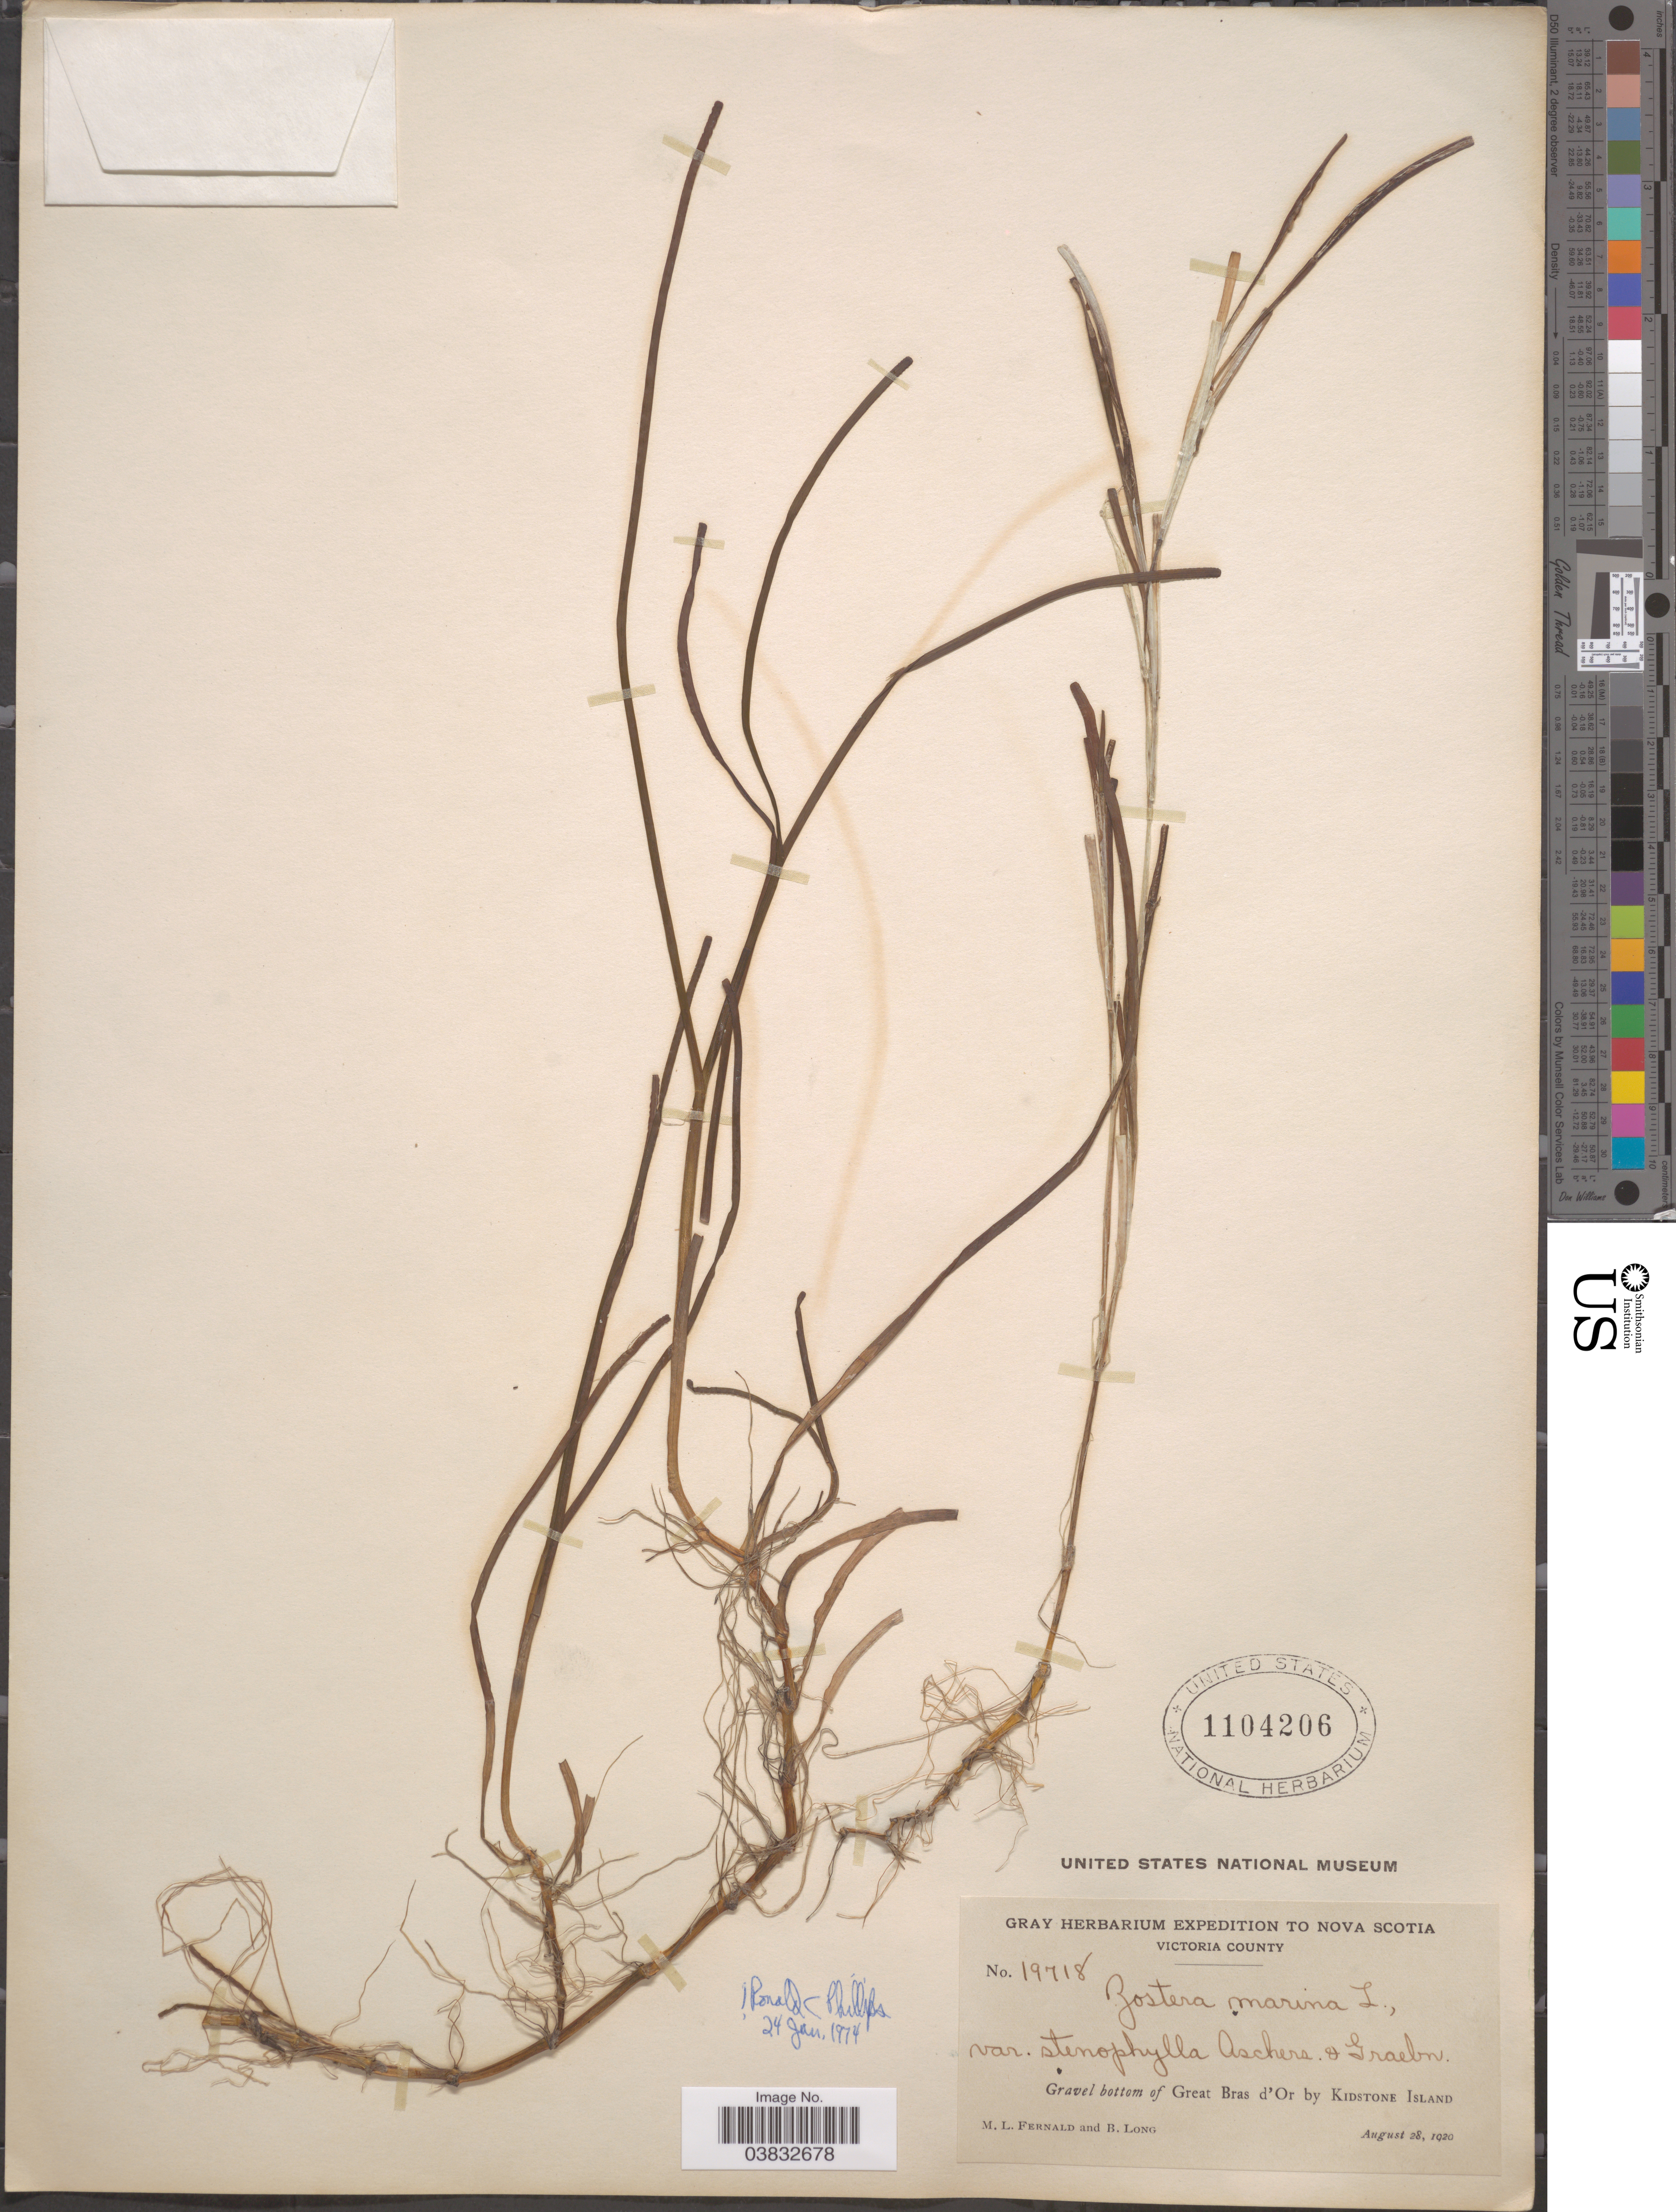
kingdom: Plantae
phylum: Tracheophyta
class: Liliopsida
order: Alismatales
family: Zosteraceae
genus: Zostera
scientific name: Zostera marina var. stenophylla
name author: (Raf.) Asch. & Graebn.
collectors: M. L. Fernald & B. Long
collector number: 19718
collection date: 1920-08-28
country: Canada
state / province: Nova Scotia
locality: Victoria County. Gravel bottom of Great Bras d'Or by Kidstone Island.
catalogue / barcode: US 1104206